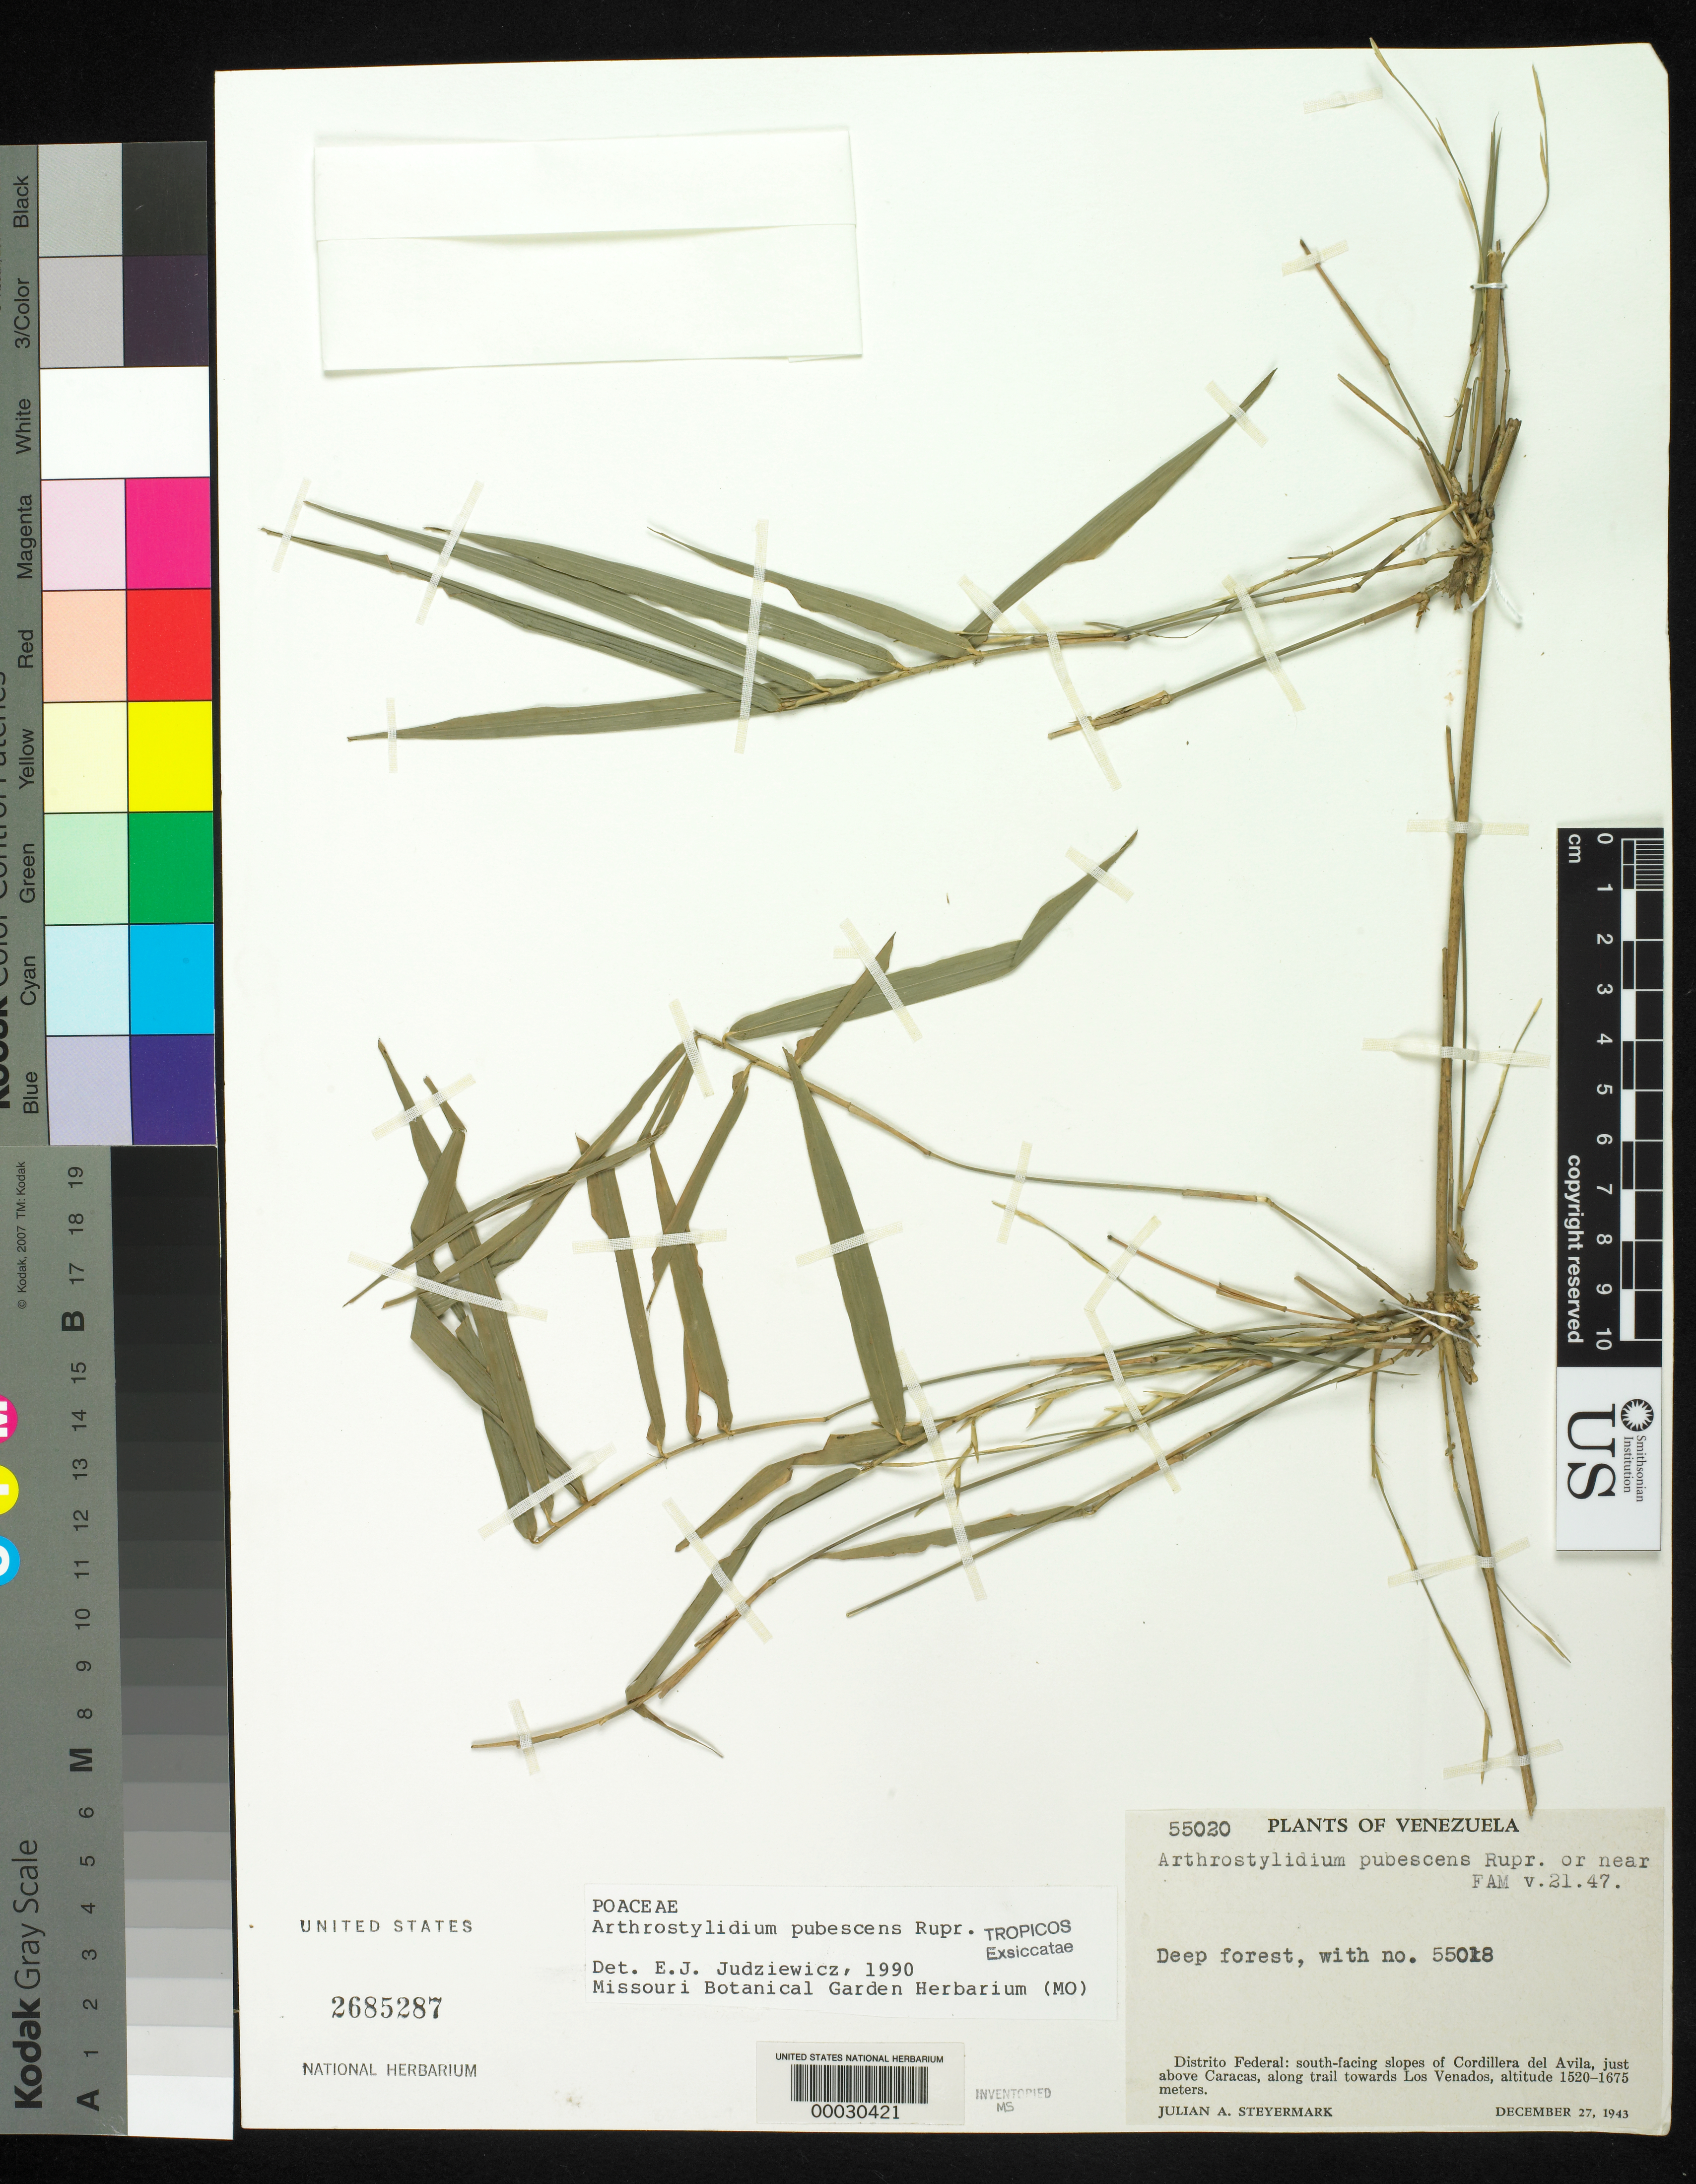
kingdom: Plantae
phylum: Tracheophyta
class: Liliopsida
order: Poales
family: Poaceae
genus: Arthrostylidium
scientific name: Arthrostylidium pubescens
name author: Rupr.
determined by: Judziewicz, E. J.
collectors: J. Steyermark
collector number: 55020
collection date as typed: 27 Dec 1943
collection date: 1943-12-27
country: Venezuela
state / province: Distrito Federal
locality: S facing slopes of cordillera del avila, just above caracas, along trail towards los venados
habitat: Deep forest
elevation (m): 1520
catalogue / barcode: US 2685287